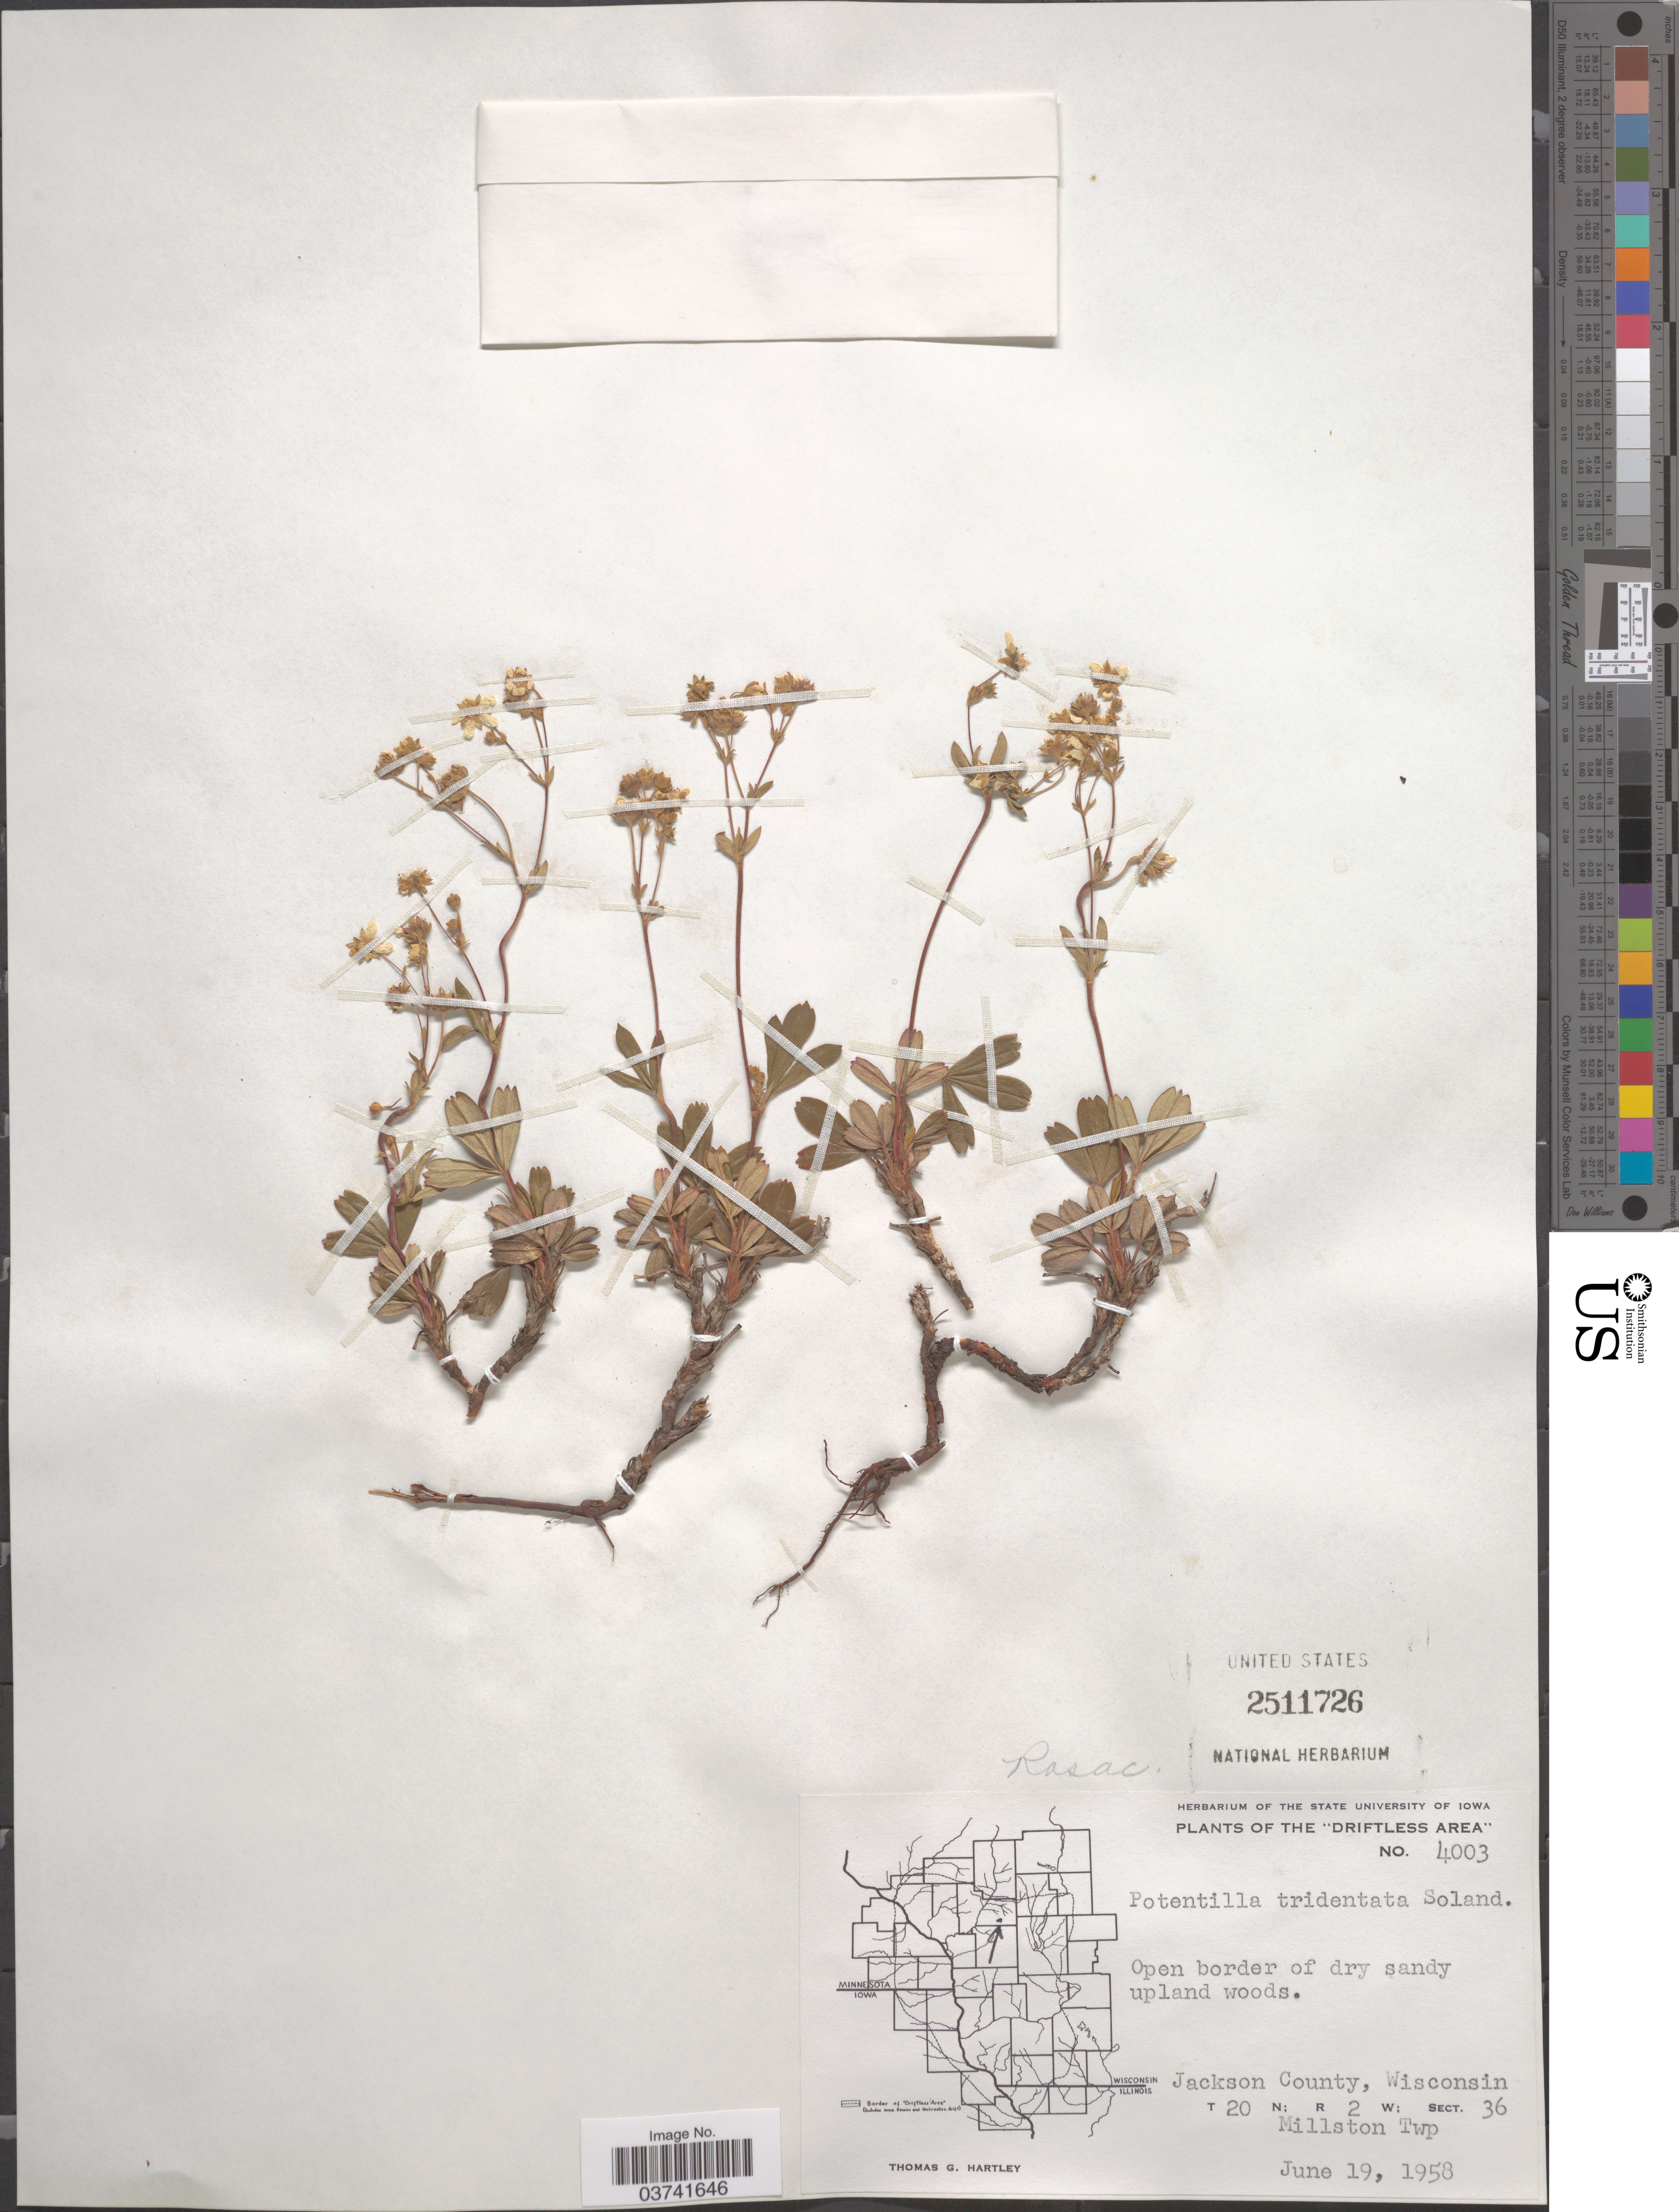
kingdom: Plantae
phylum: Tracheophyta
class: Magnoliopsida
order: Rosales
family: Rosaceae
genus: Potentilla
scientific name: Potentilla tridentata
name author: Aiton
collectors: T. G. Hartley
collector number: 4003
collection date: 1958-06-19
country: United States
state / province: Wisconsin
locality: The "Driftless Area", Jackson County. T 20 N; R 2 W; Sect. 36, Millston Twp.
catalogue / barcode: US 2511726